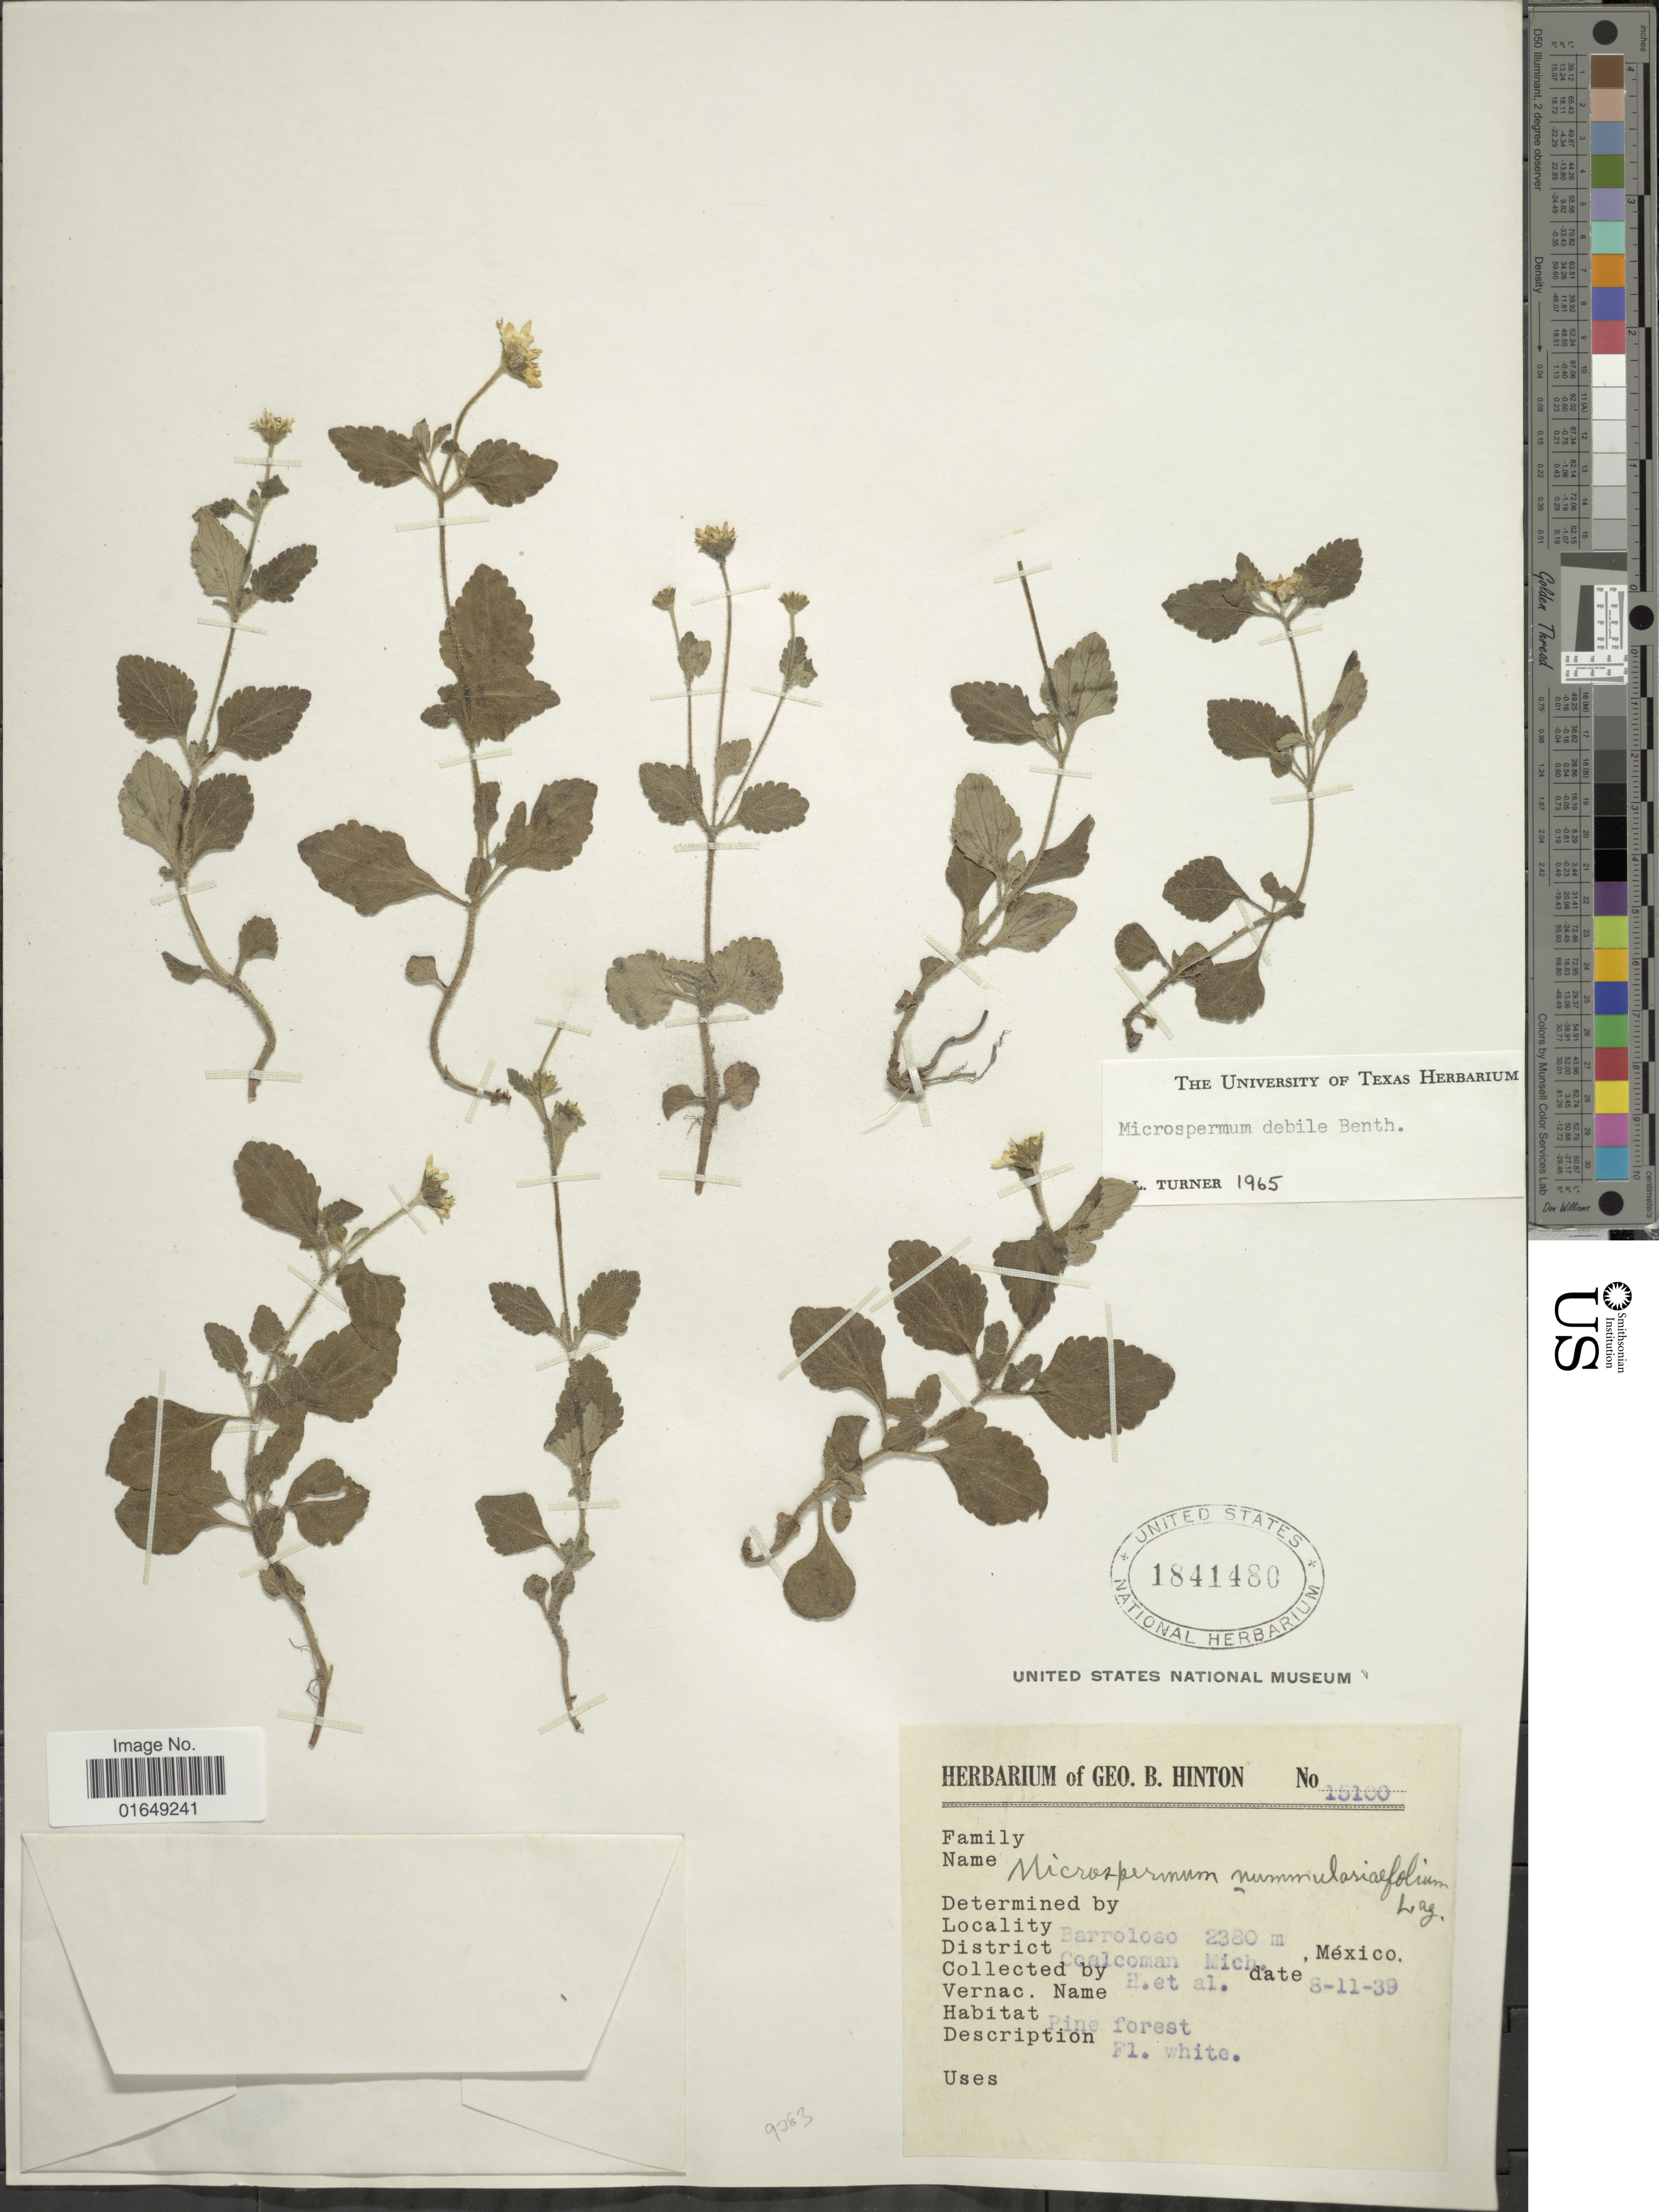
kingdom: Plantae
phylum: Tracheophyta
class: Magnoliopsida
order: Asterales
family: Asteraceae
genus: Microspermum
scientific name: Microspermum debile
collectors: G. B. Hinton & et al.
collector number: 15100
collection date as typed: Transcribed d/m/y: 11/8/39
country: Mexico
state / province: Michoacán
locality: Coalcoman, Barroloso.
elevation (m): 2380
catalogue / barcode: US 1841480